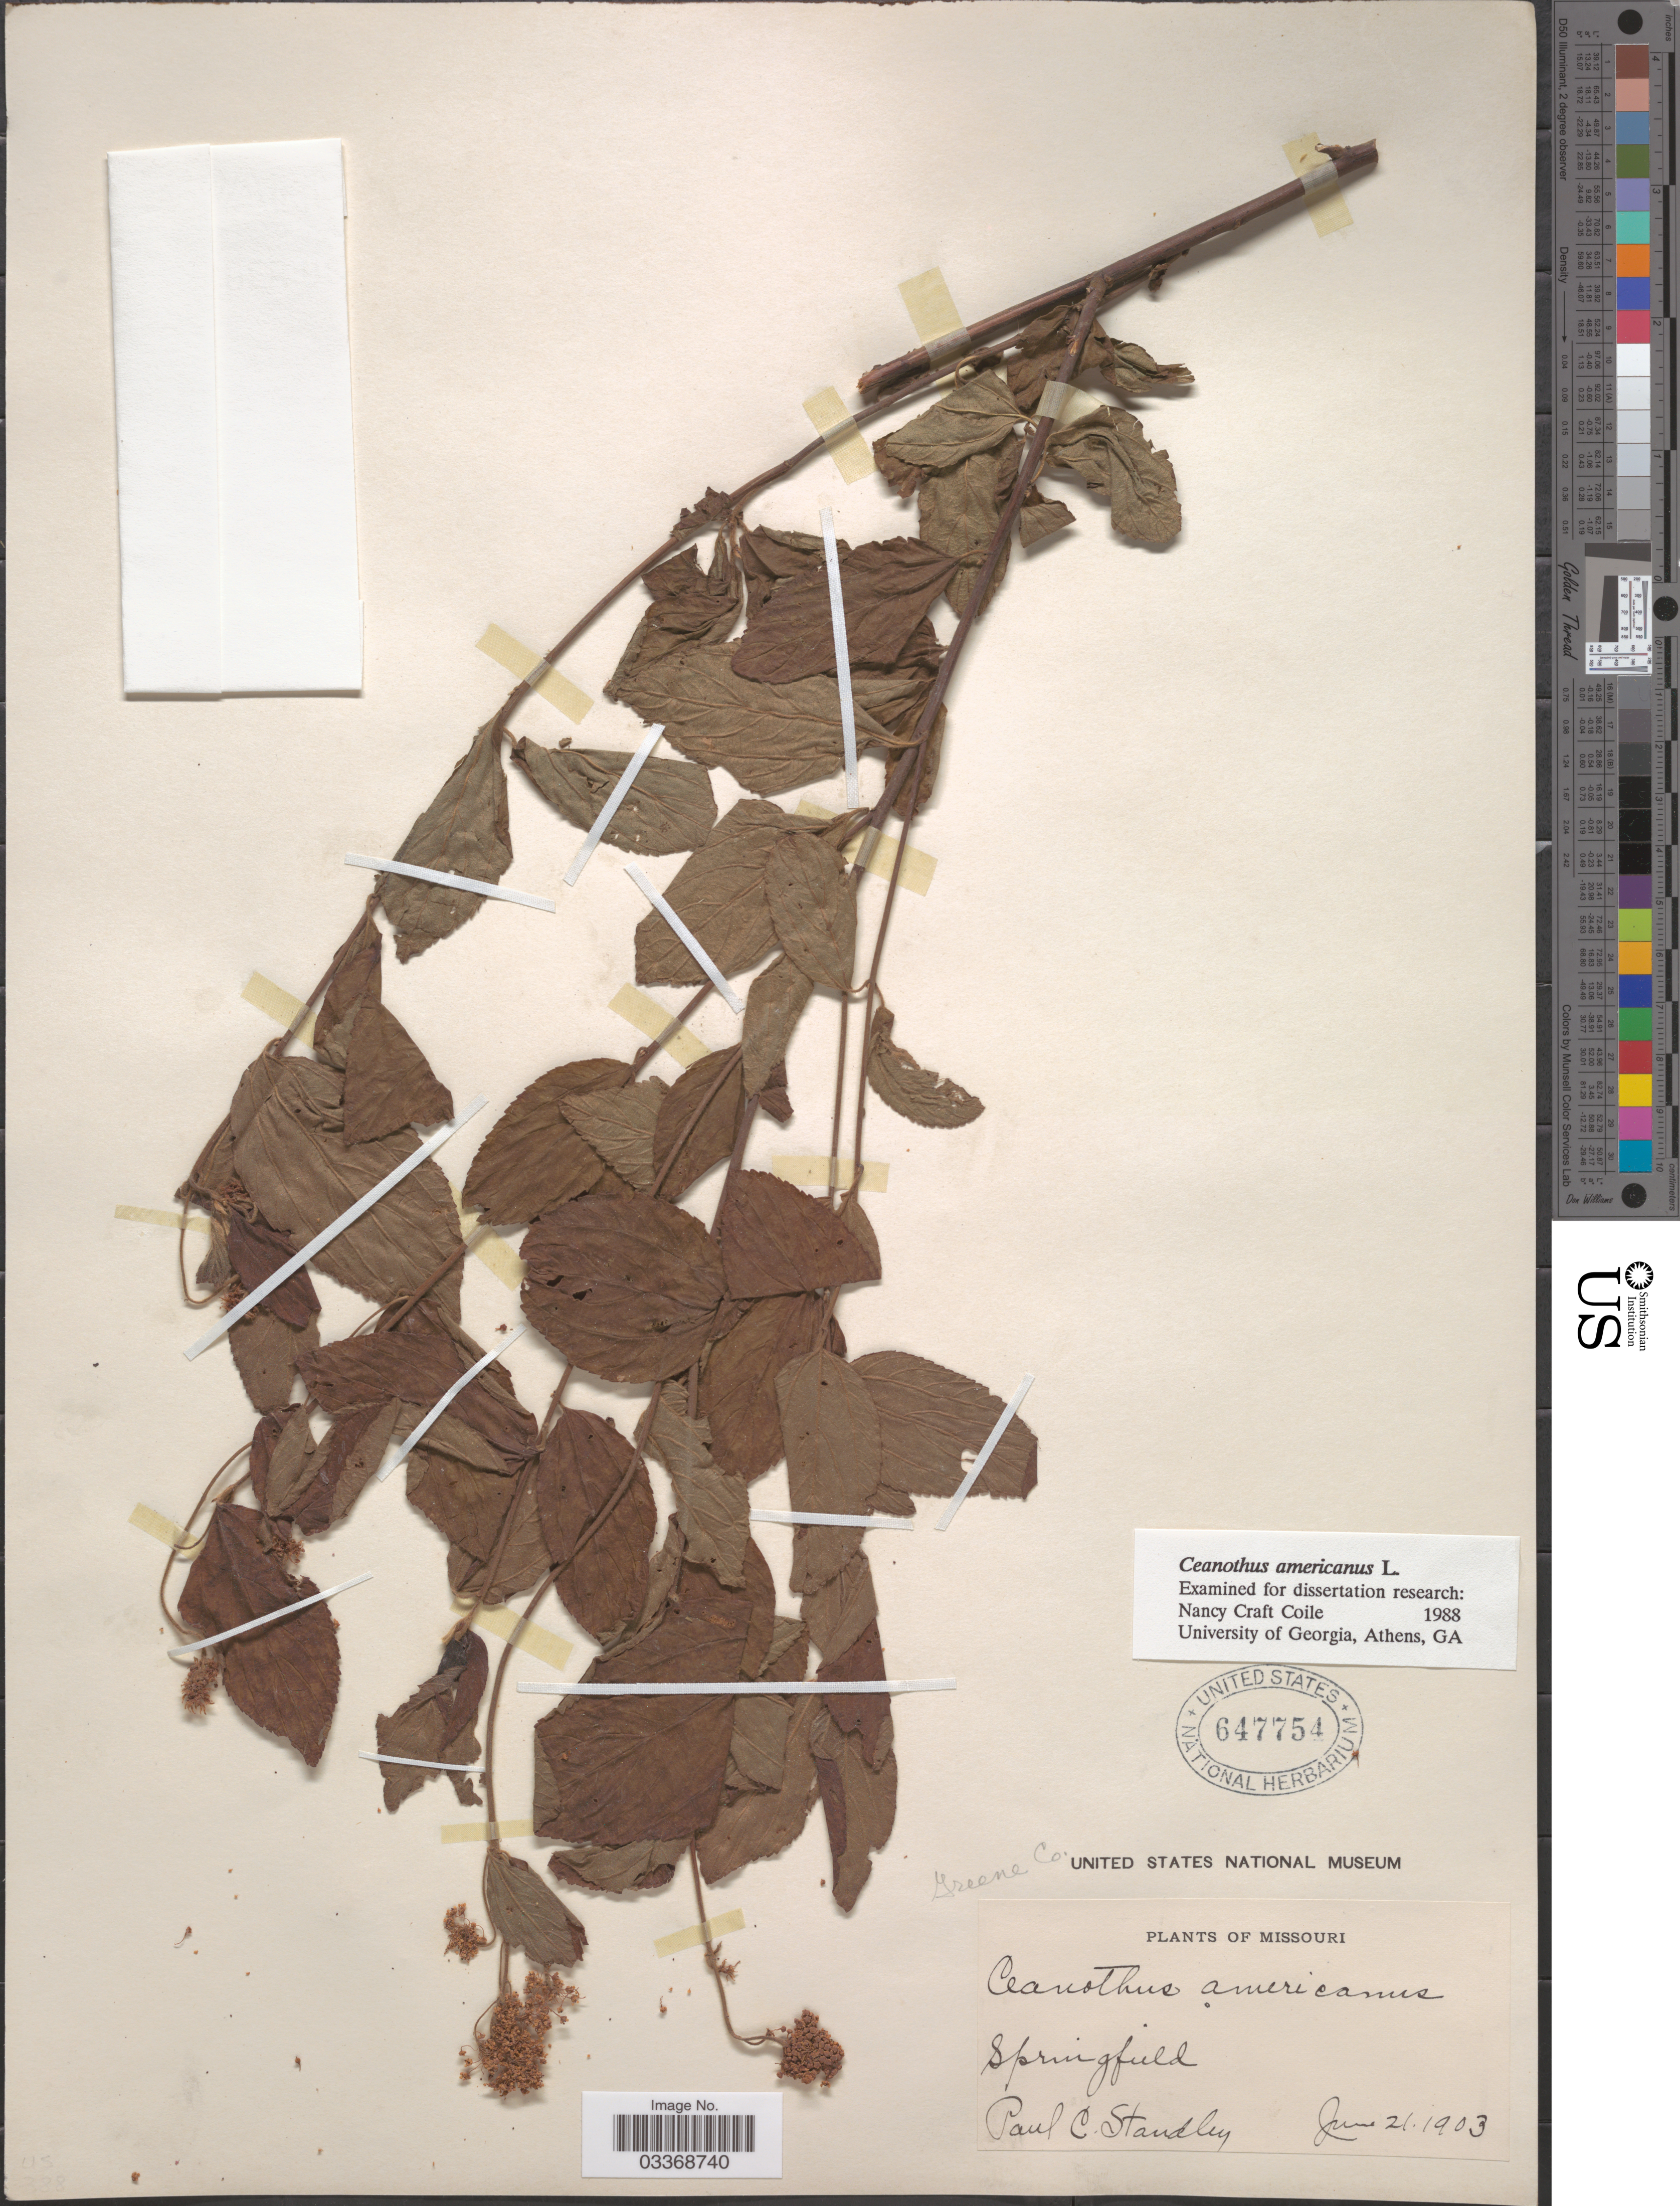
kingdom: Plantae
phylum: Tracheophyta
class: Magnoliopsida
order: Rosales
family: Rhamnaceae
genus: Ceanothus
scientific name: Ceanothus americanus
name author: L.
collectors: P. C. Standley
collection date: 1903-06-21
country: United States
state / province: Missouri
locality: Greene Co. Springfield.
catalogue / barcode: US 647754